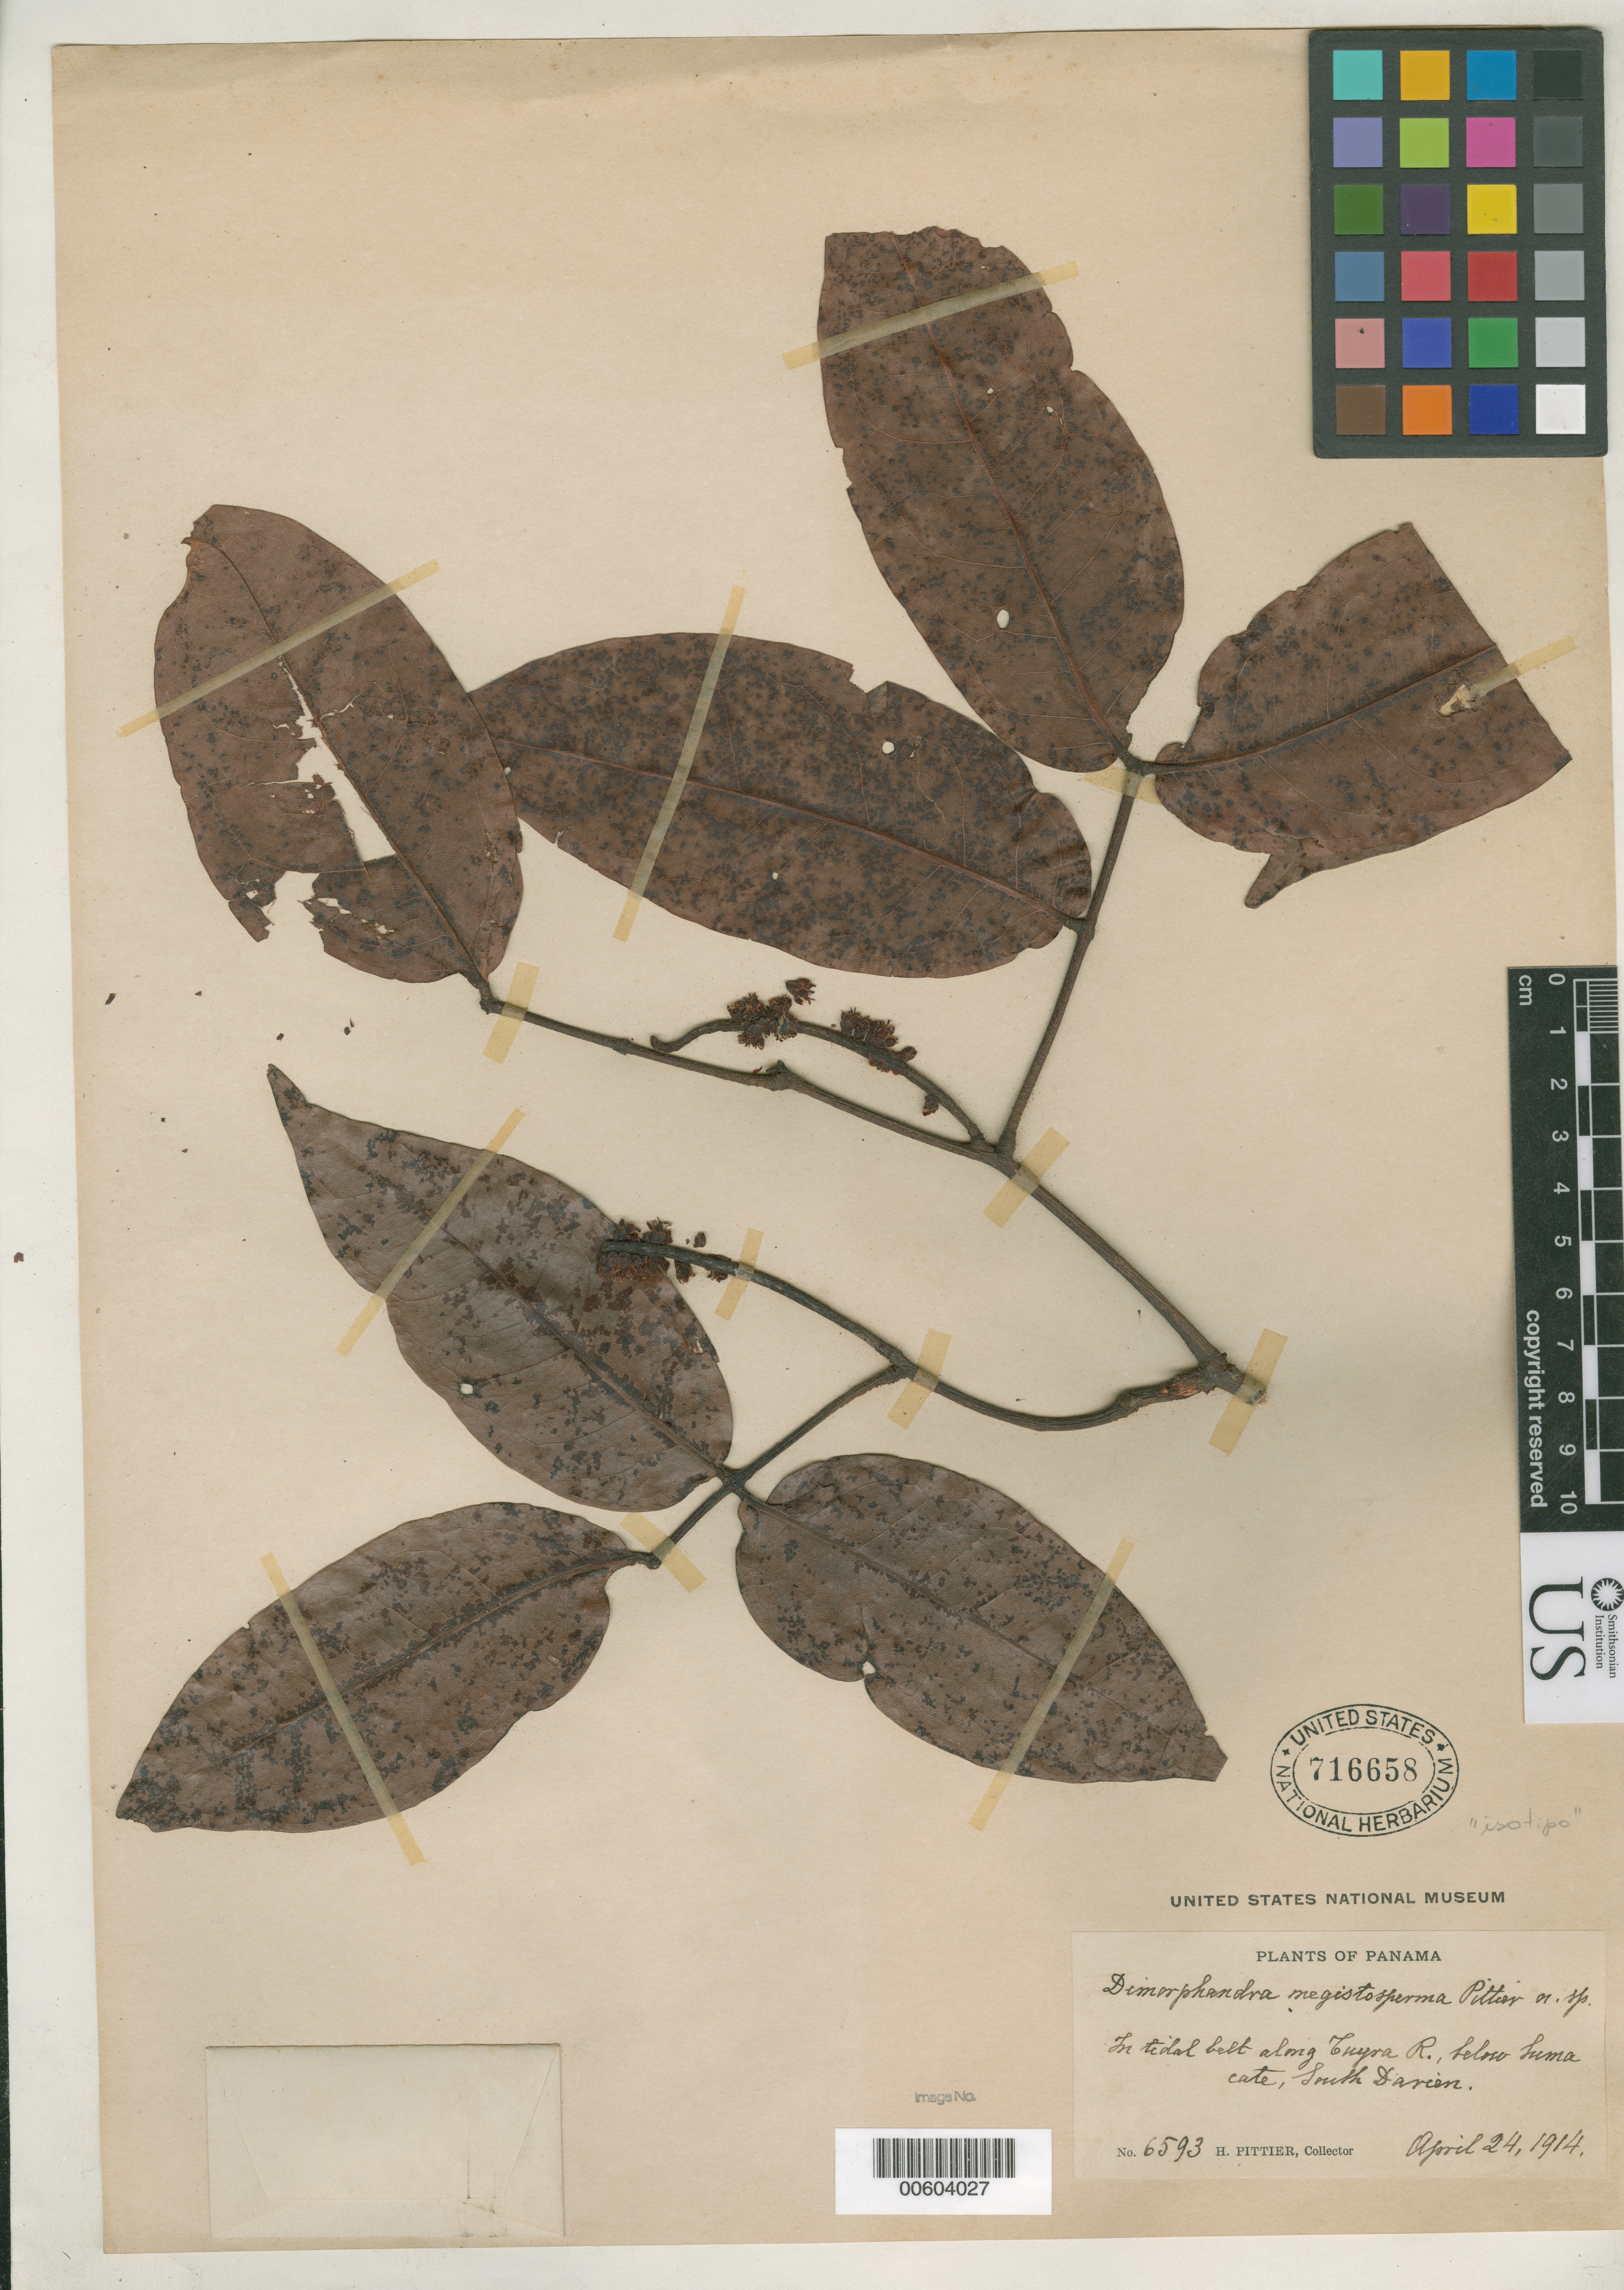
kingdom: Plantae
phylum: Tracheophyta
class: Magnoliopsida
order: Fabales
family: Fabaceae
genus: Dimorphandra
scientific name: Dimorphandra megistosperma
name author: Pittier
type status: Isotype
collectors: H. F. Pittier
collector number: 6593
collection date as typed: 24 Apr 1914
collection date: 1914-04-24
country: Panama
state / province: Darién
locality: Tidal belt along Tuyra River, below Sumacate.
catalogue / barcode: US 716658